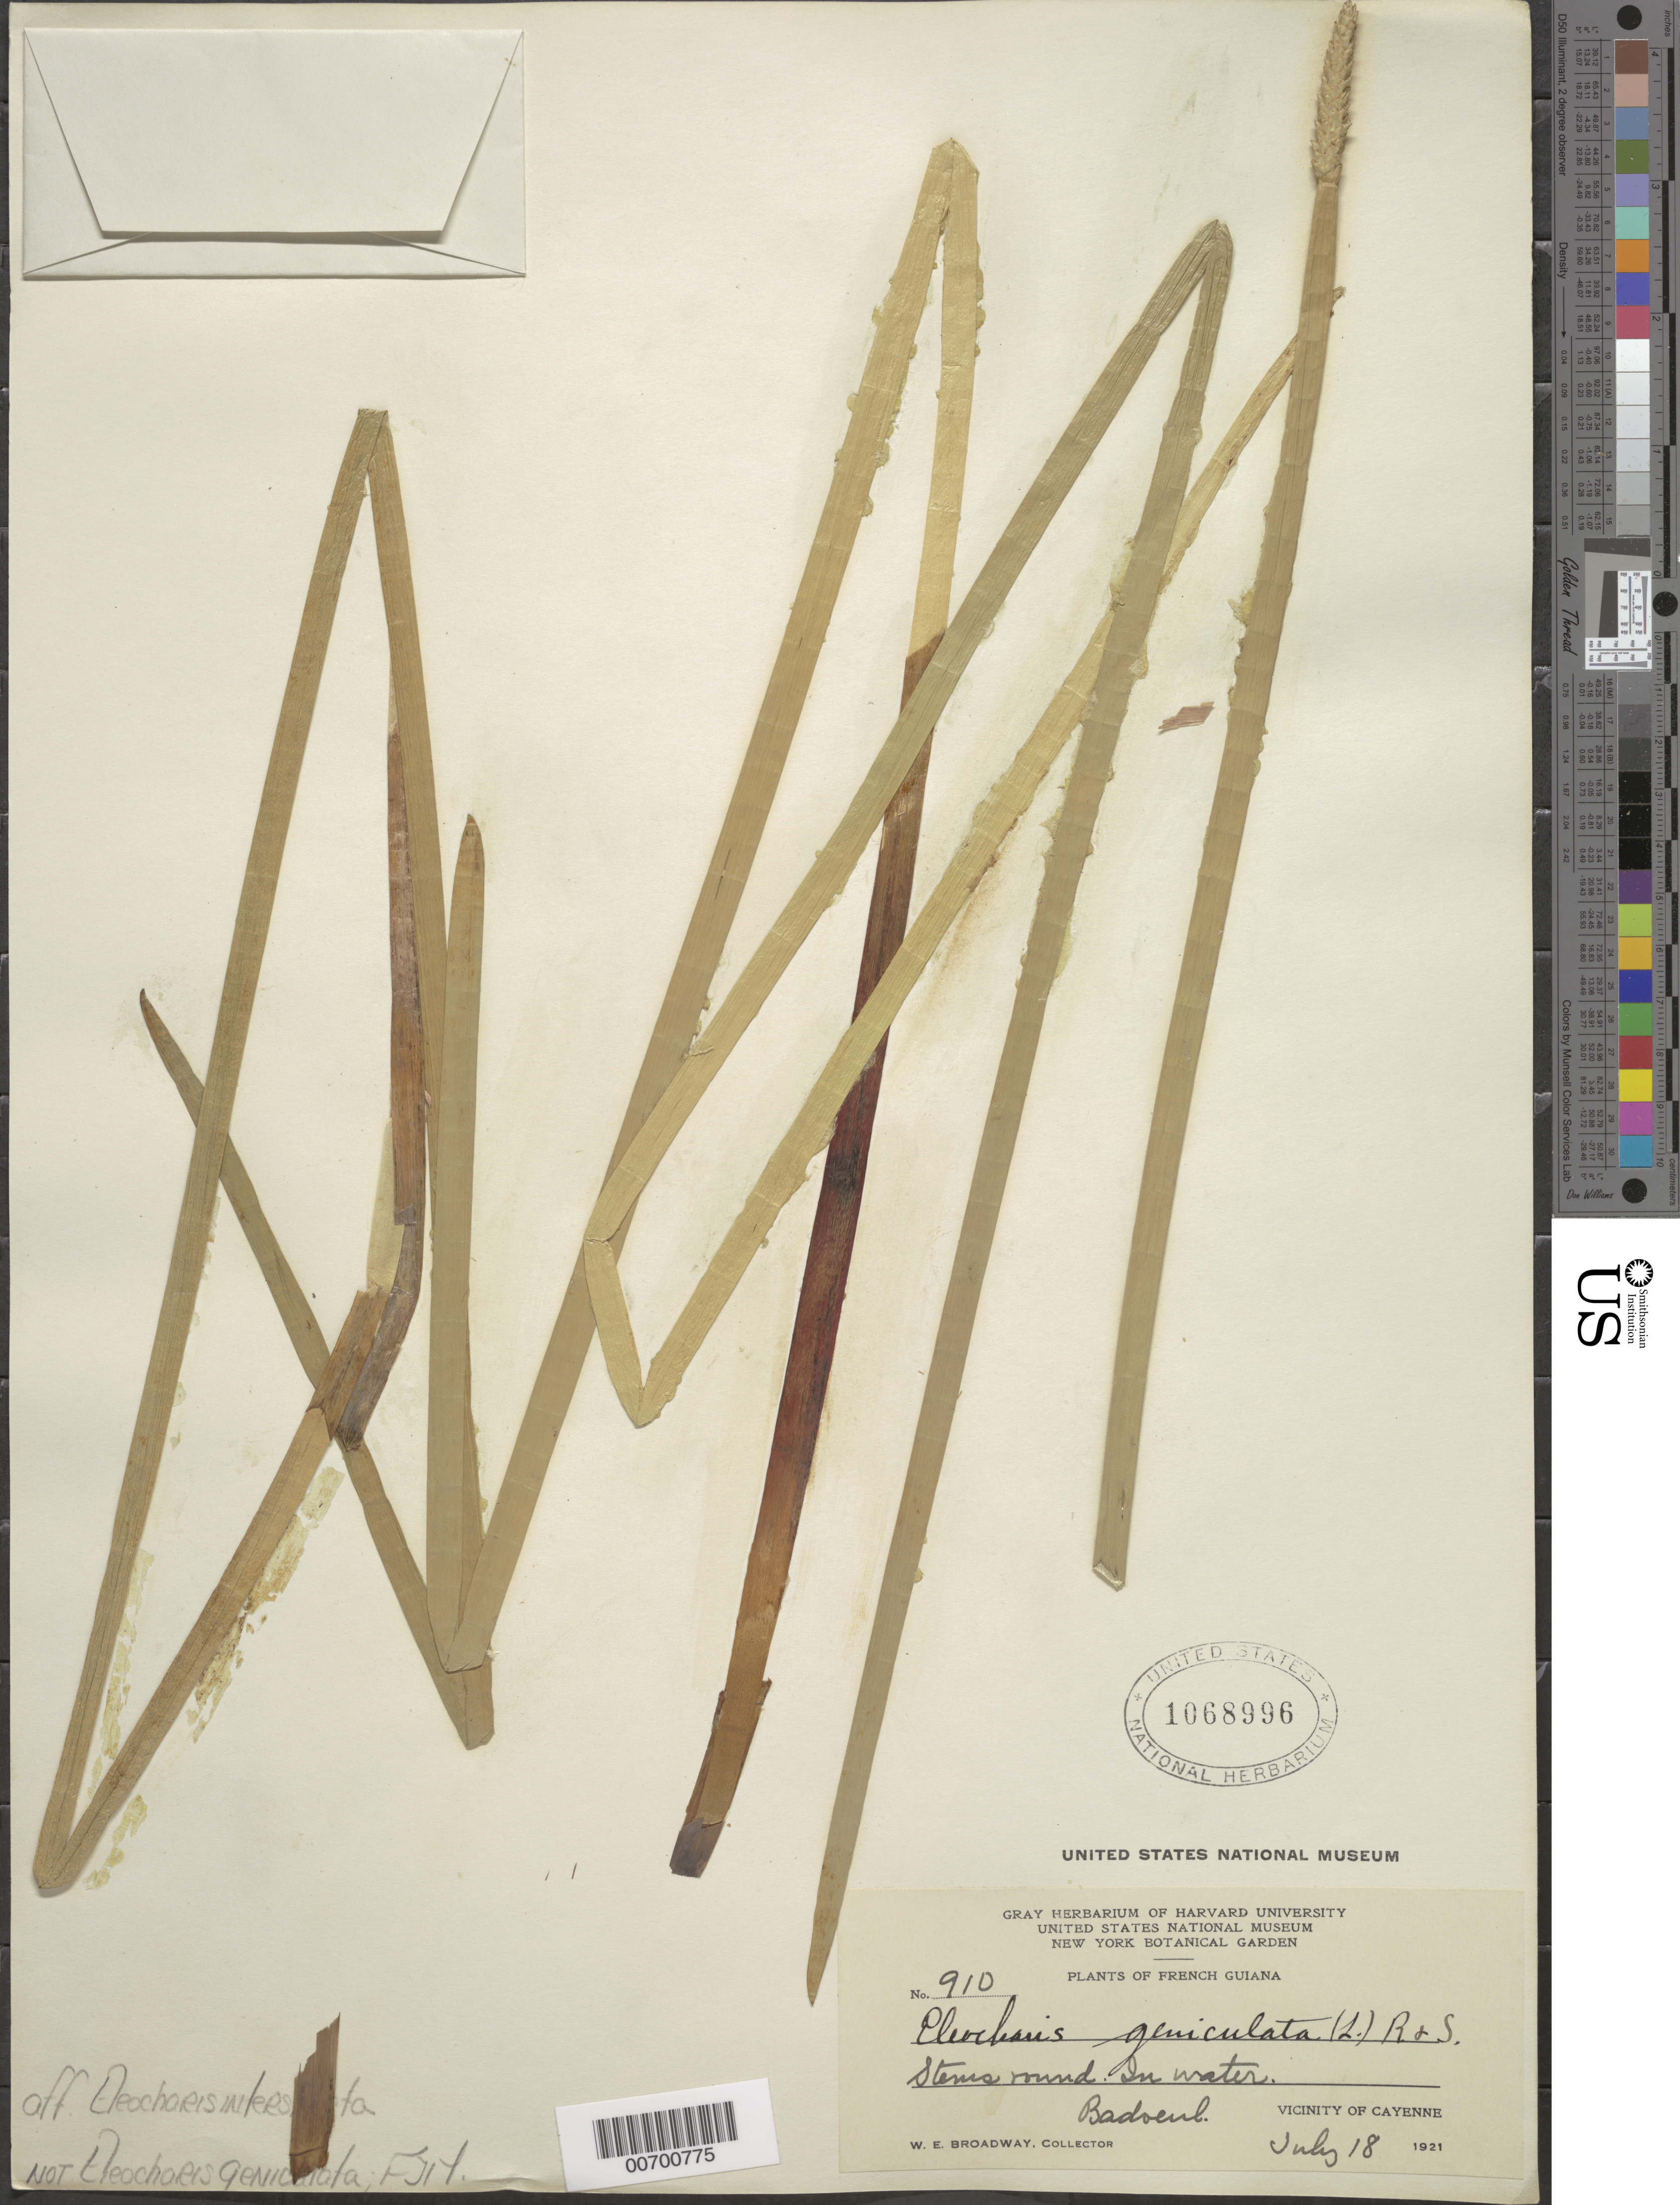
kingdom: Plantae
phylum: Tracheophyta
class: Liliopsida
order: Poales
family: Cyperaceae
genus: Eleocharis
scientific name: Eleocharis interstincta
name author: (Vahl) Roem. & Schult.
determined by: Strong, Mark T., (BOT), Smithsonian Institution - National Museum of Natural History (UNITED STATES)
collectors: W. E. Broadway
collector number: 910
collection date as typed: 18-Jul-21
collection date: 1921-07-18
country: French Guiana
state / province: Cayenne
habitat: In water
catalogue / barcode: US 1068996